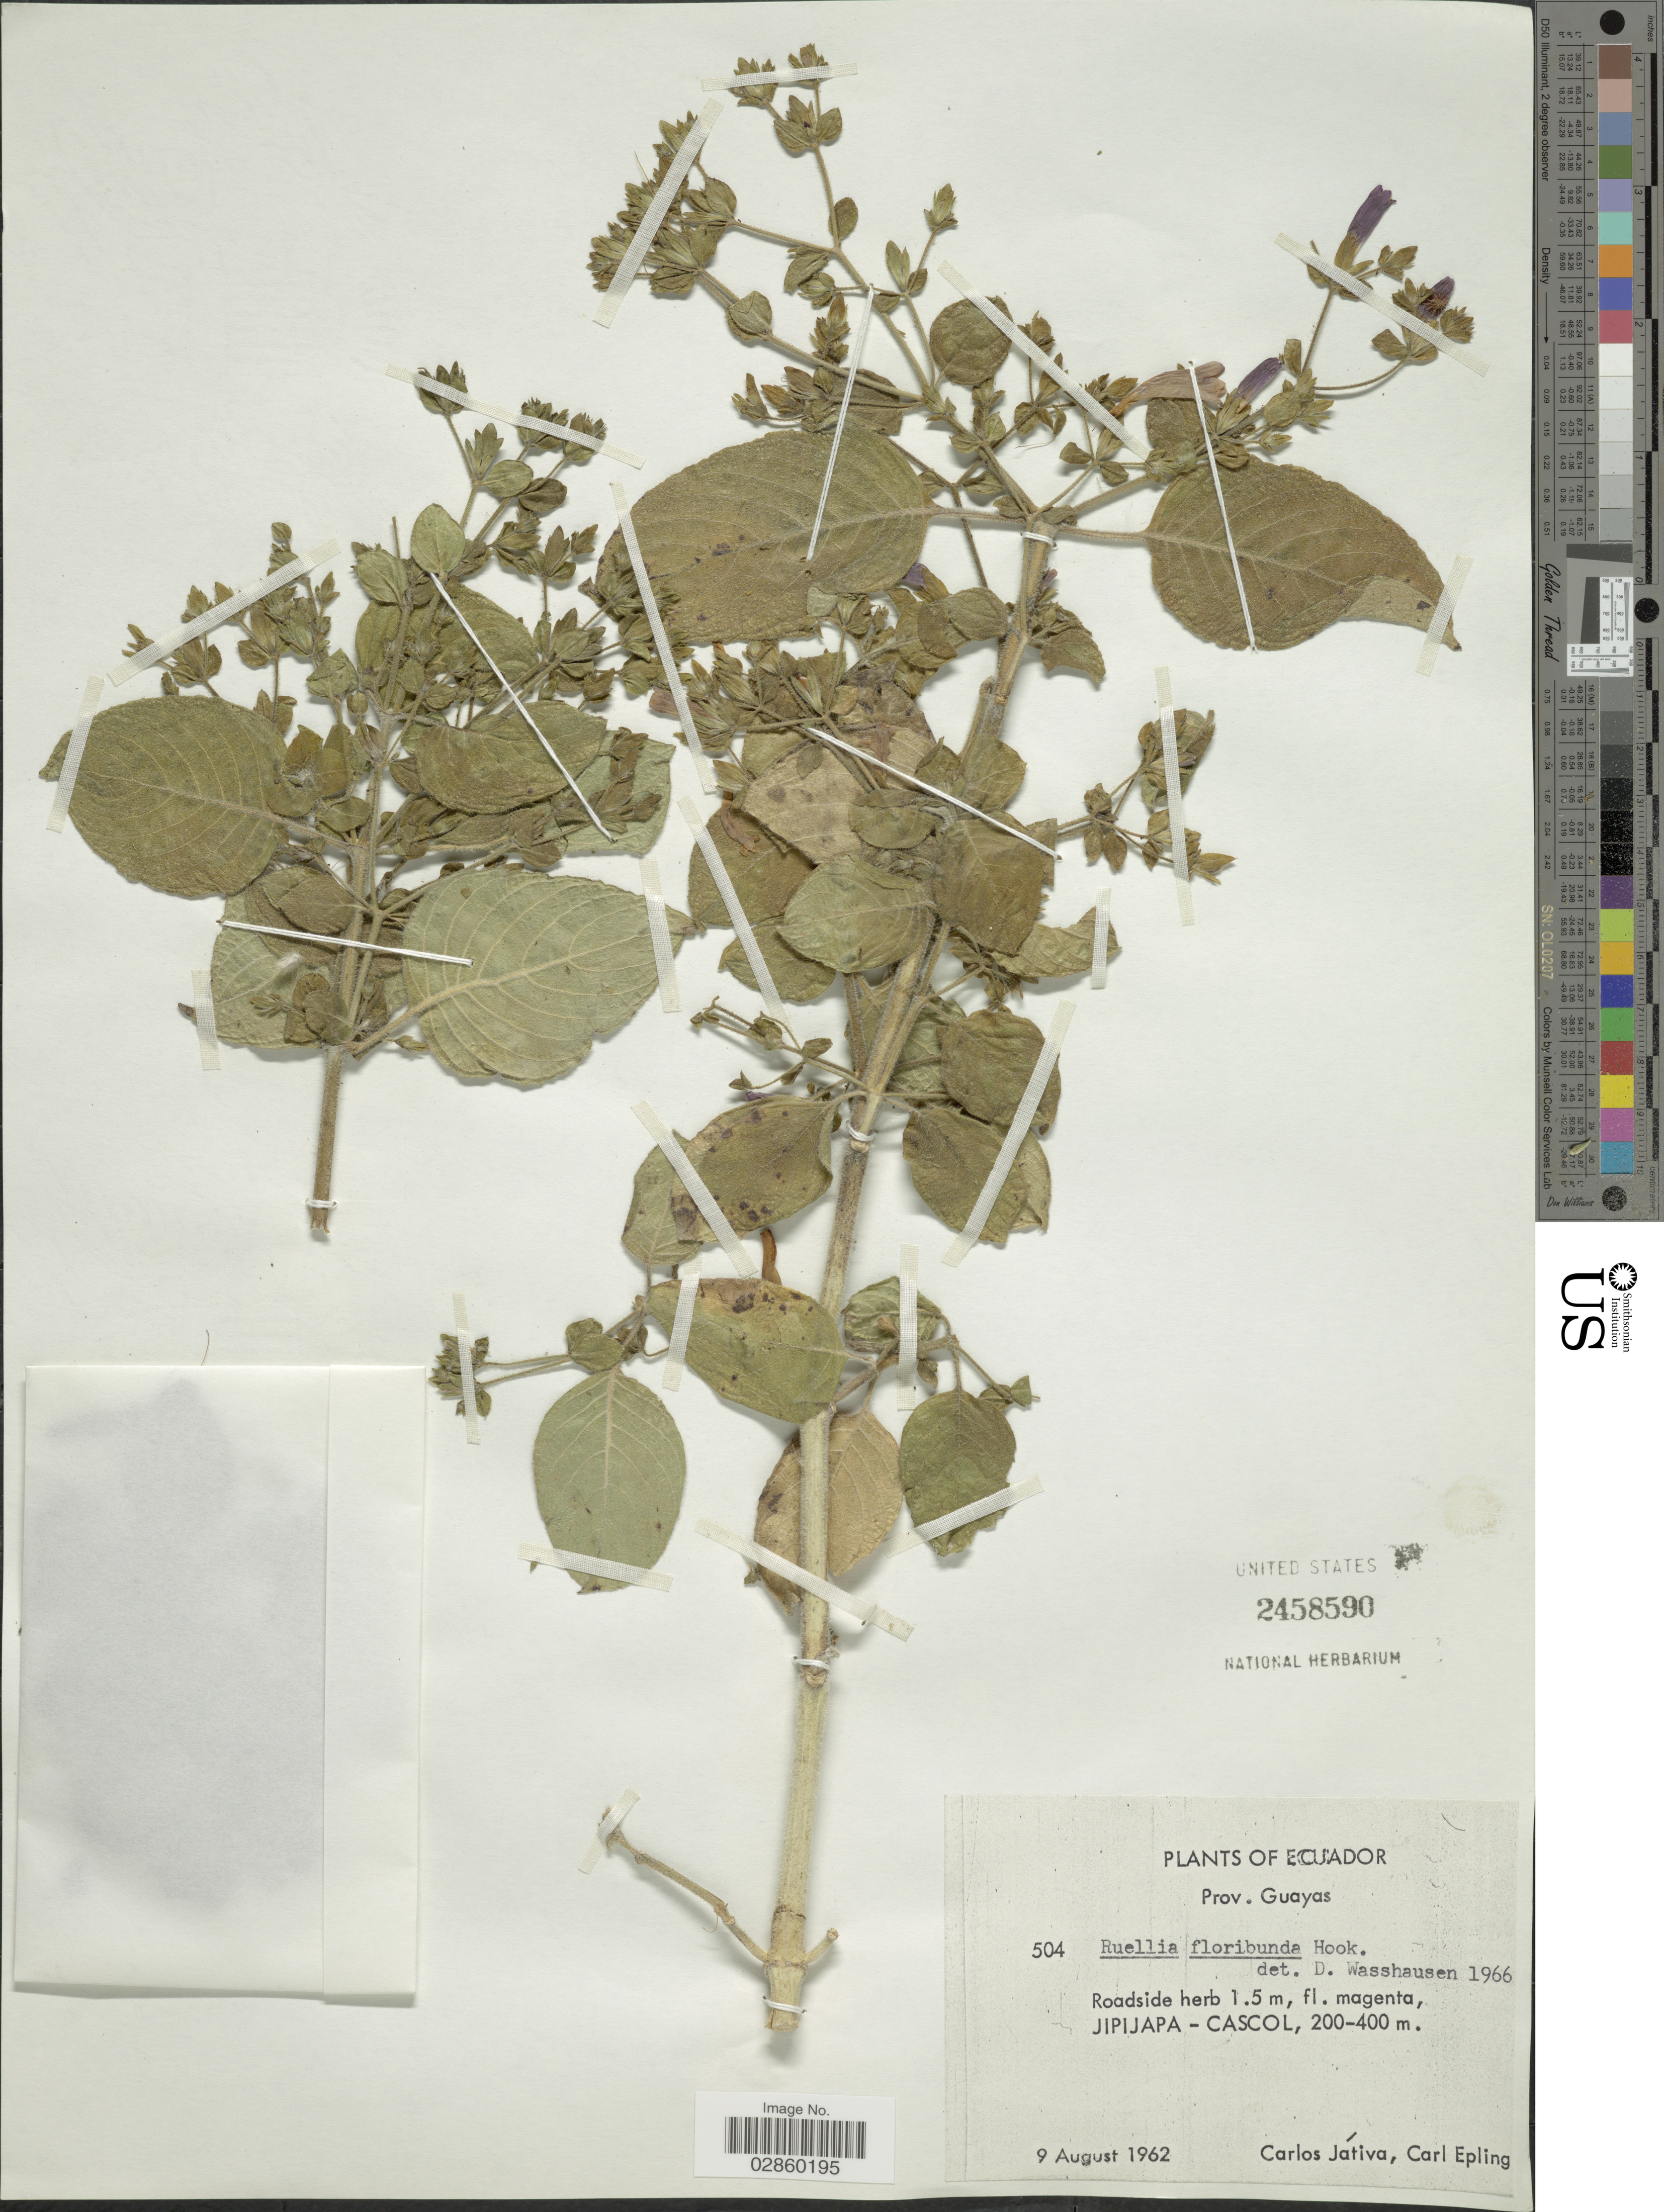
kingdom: Plantae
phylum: Tracheophyta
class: Magnoliopsida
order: Lamiales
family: Acanthaceae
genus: Ruellia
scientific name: Ruellia floribunda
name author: Hook.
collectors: C. D. Játiva & C. C. Epling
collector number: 504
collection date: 1962-08-09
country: Ecuador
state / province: Guayas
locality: Jipijapa-Cascol.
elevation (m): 200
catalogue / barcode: US 2458590